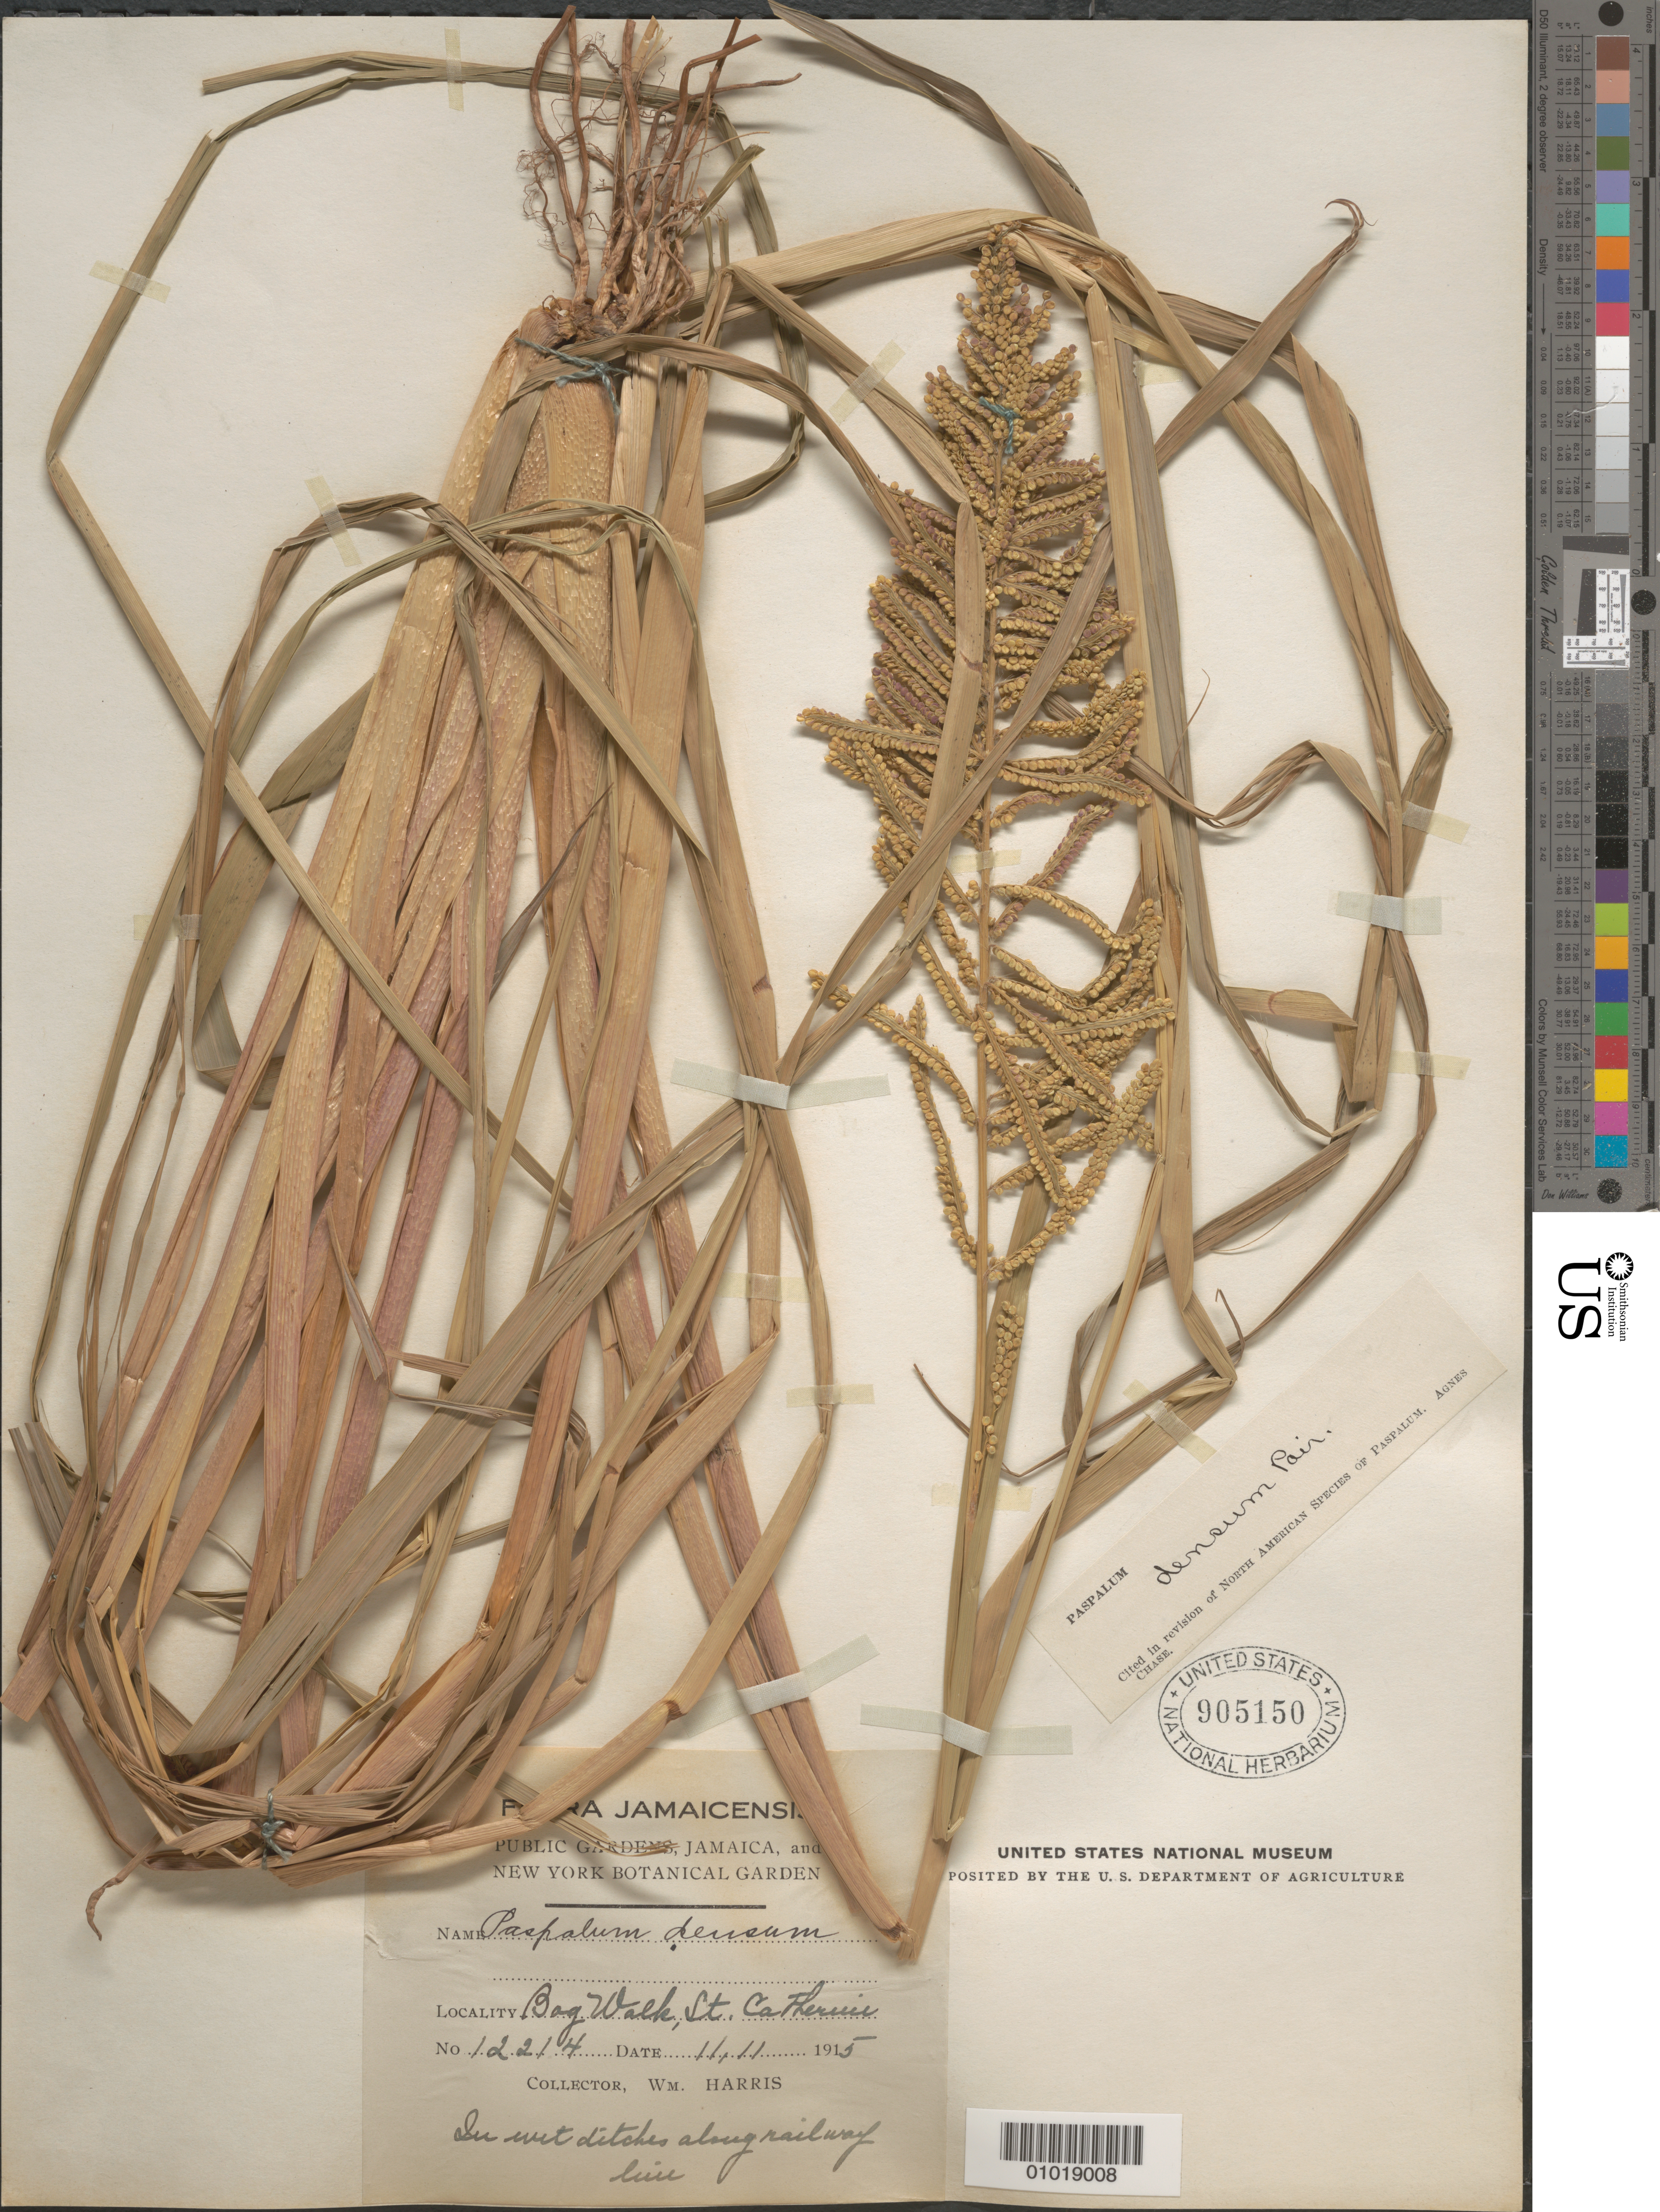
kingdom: Plantae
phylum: Tracheophyta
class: Liliopsida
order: Poales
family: Poaceae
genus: Paspalum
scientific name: Paspalum densum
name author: Poir.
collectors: W. Harris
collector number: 12214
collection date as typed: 11 Nov 1915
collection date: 1915-11-11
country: Jamaica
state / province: Saint Catherine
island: Jamaica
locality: Bog Walk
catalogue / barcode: US 905150